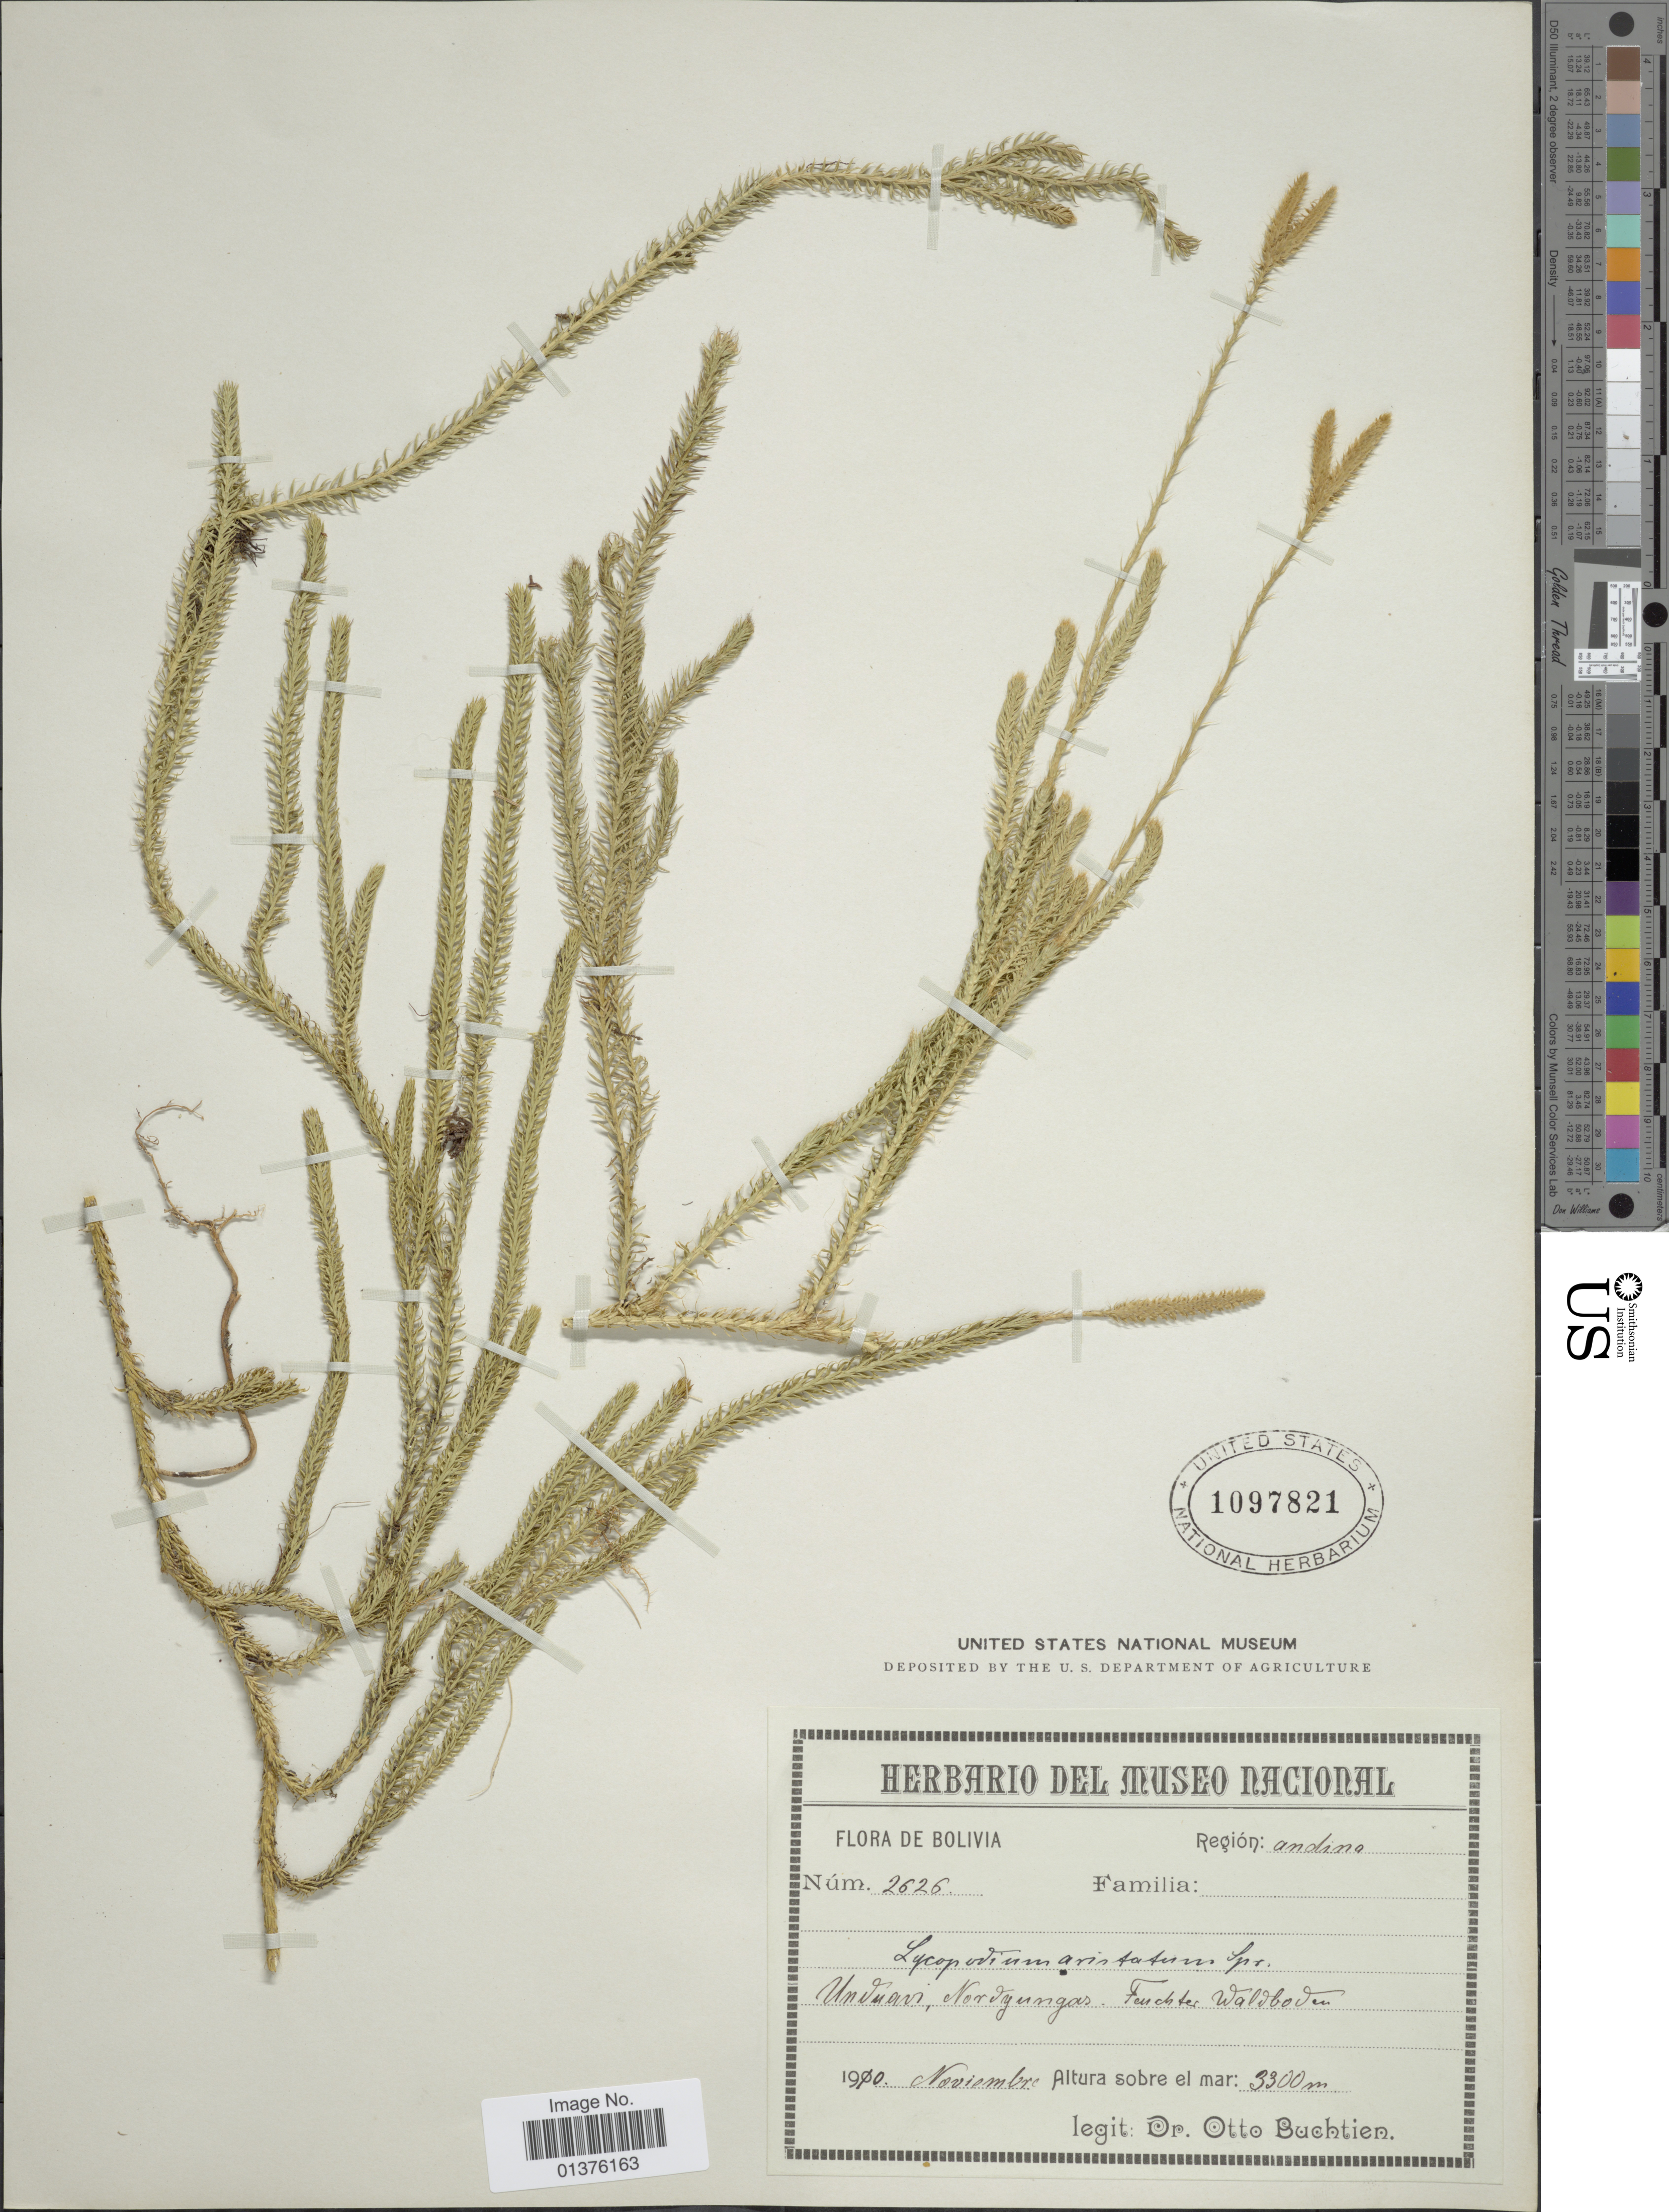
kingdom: Plantae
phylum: Tracheophyta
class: Lycopodiopsida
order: Lycopodiales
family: Lycopodiaceae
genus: Lycopodium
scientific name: Lycopodium clavatum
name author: L.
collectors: O. Buchtien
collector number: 2626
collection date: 1900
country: Bolivia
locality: Region: Andino, Unduavi, Nordyungas, Feuchter Waldboden.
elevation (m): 3300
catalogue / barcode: US 1097821